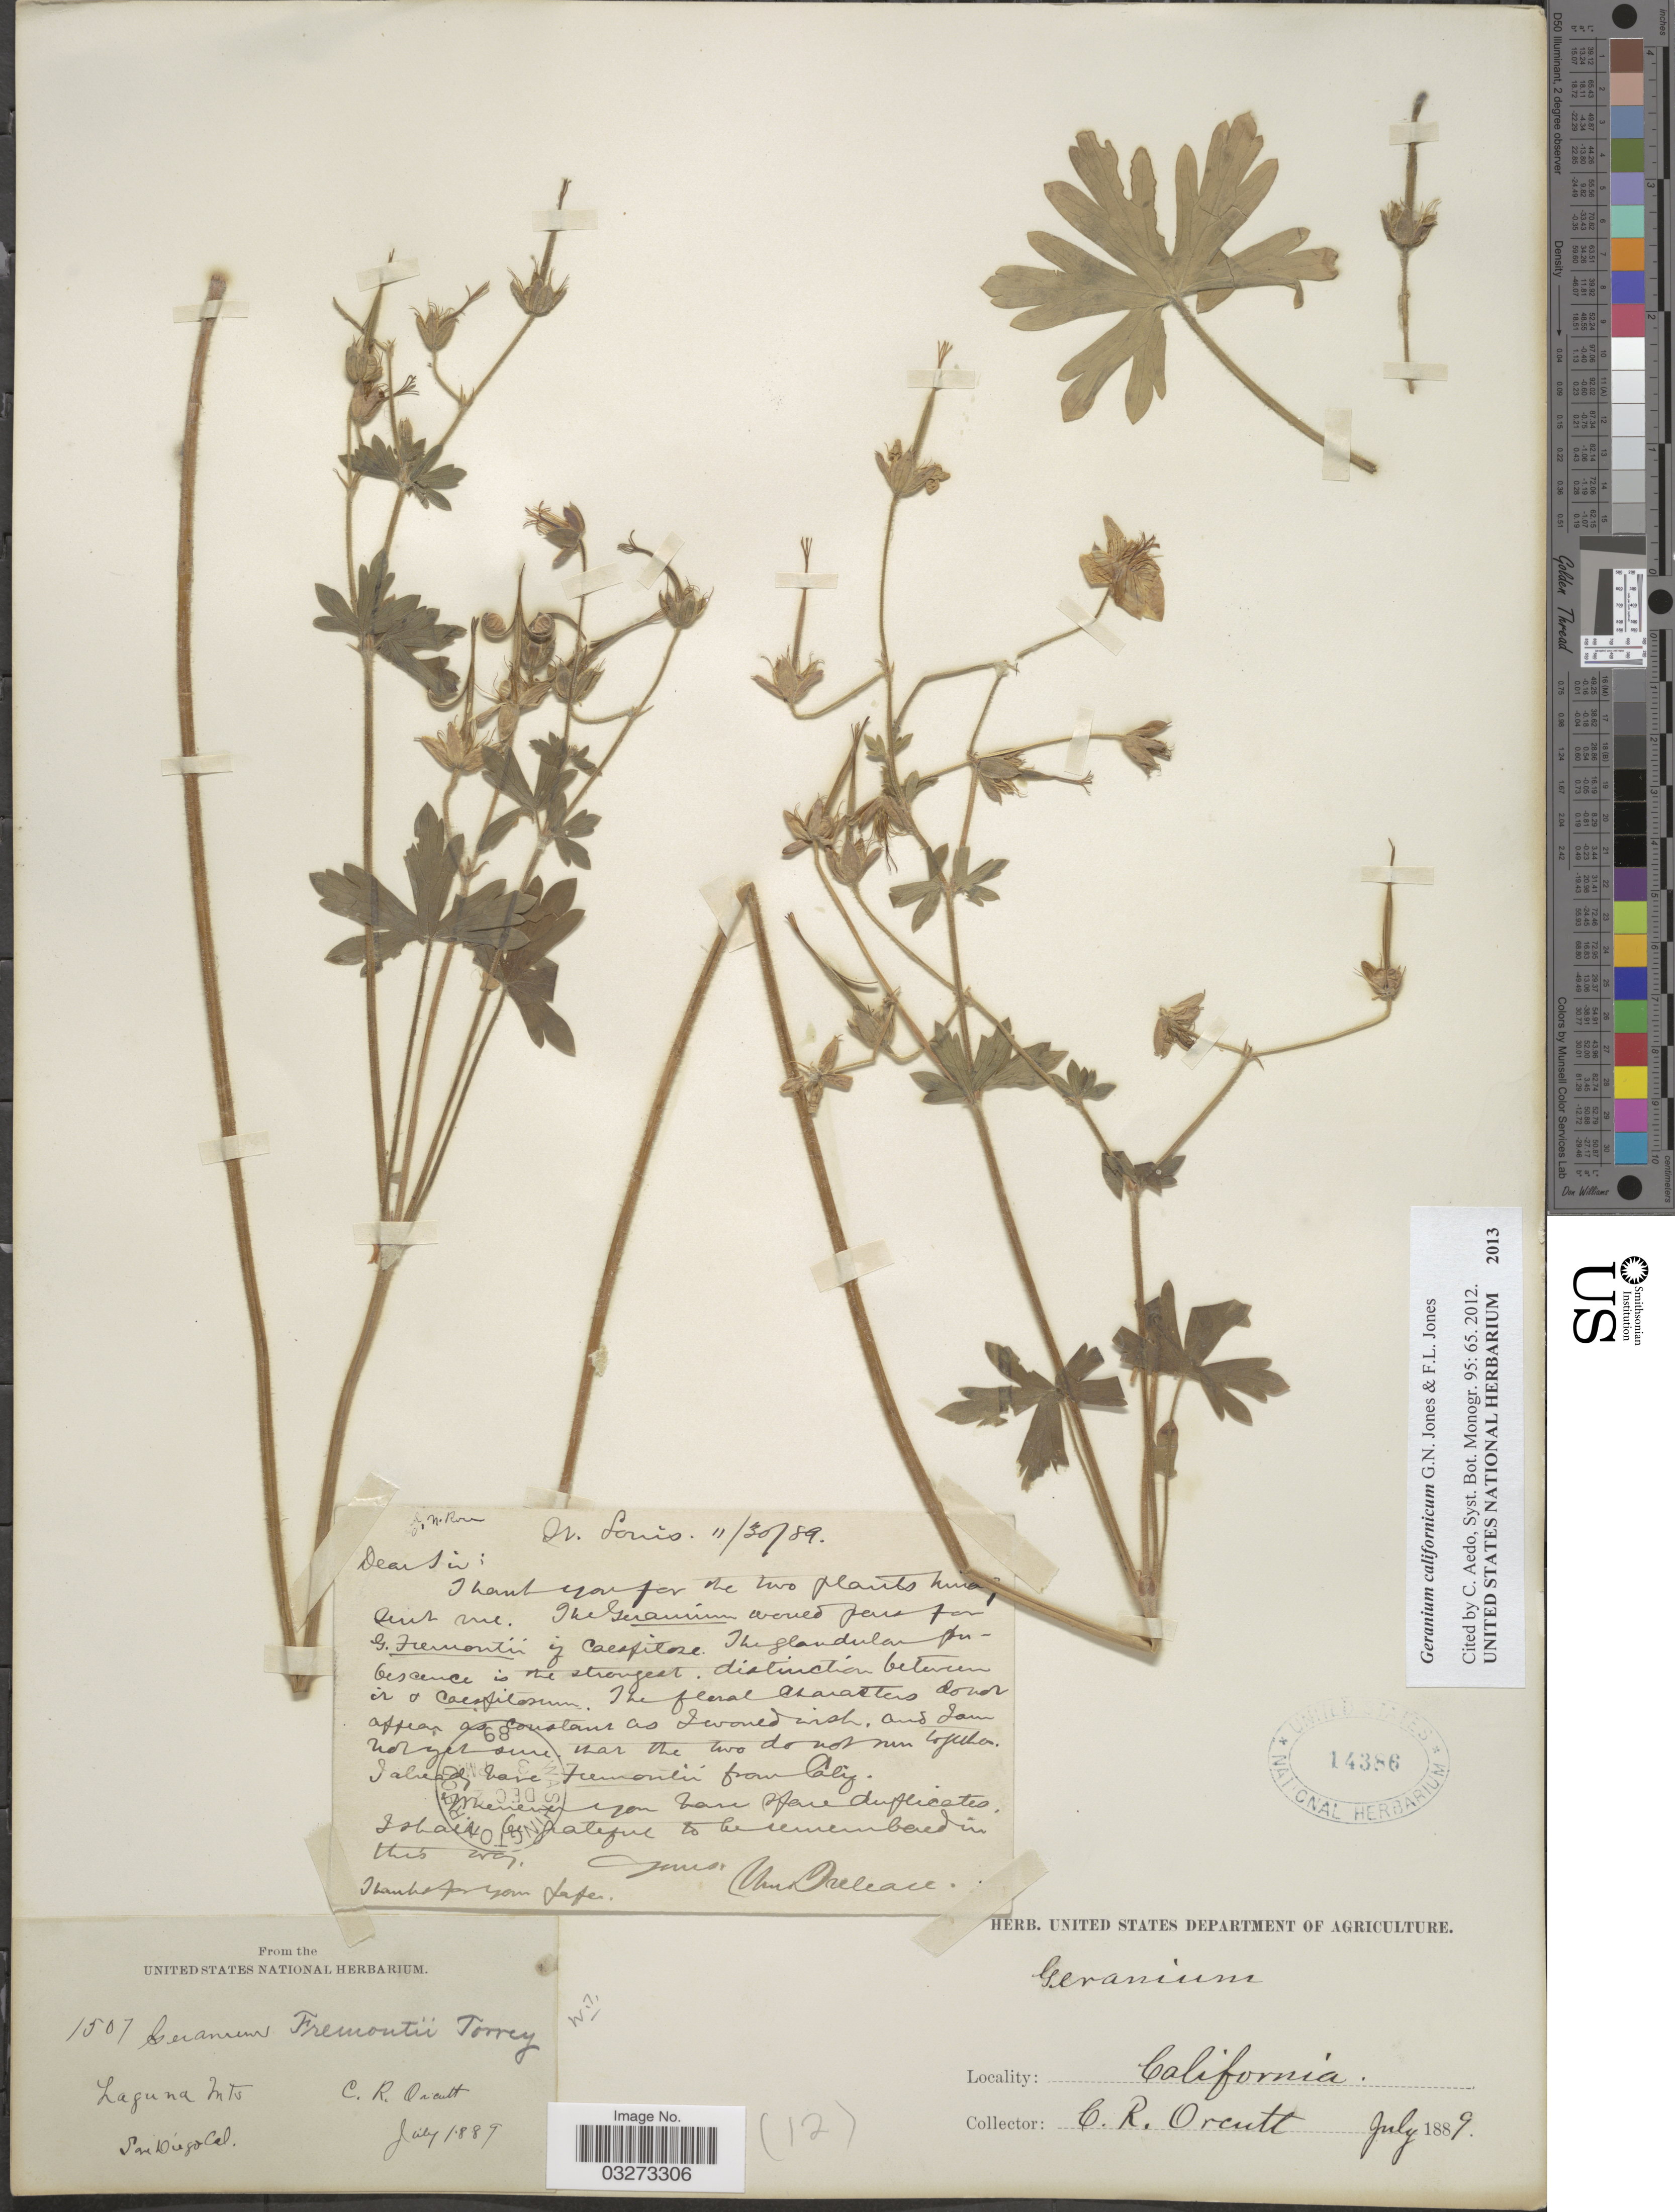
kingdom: Plantae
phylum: Tracheophyta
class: Magnoliopsida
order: Geraniales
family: Geraniaceae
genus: Geranium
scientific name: Geranium californicum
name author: G.N. Jones & F.L. Jones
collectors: C. R. Orcutt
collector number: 1507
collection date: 1889-07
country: United States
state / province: California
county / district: San Diego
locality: Laguna Mts. San Diego.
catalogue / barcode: US 14386